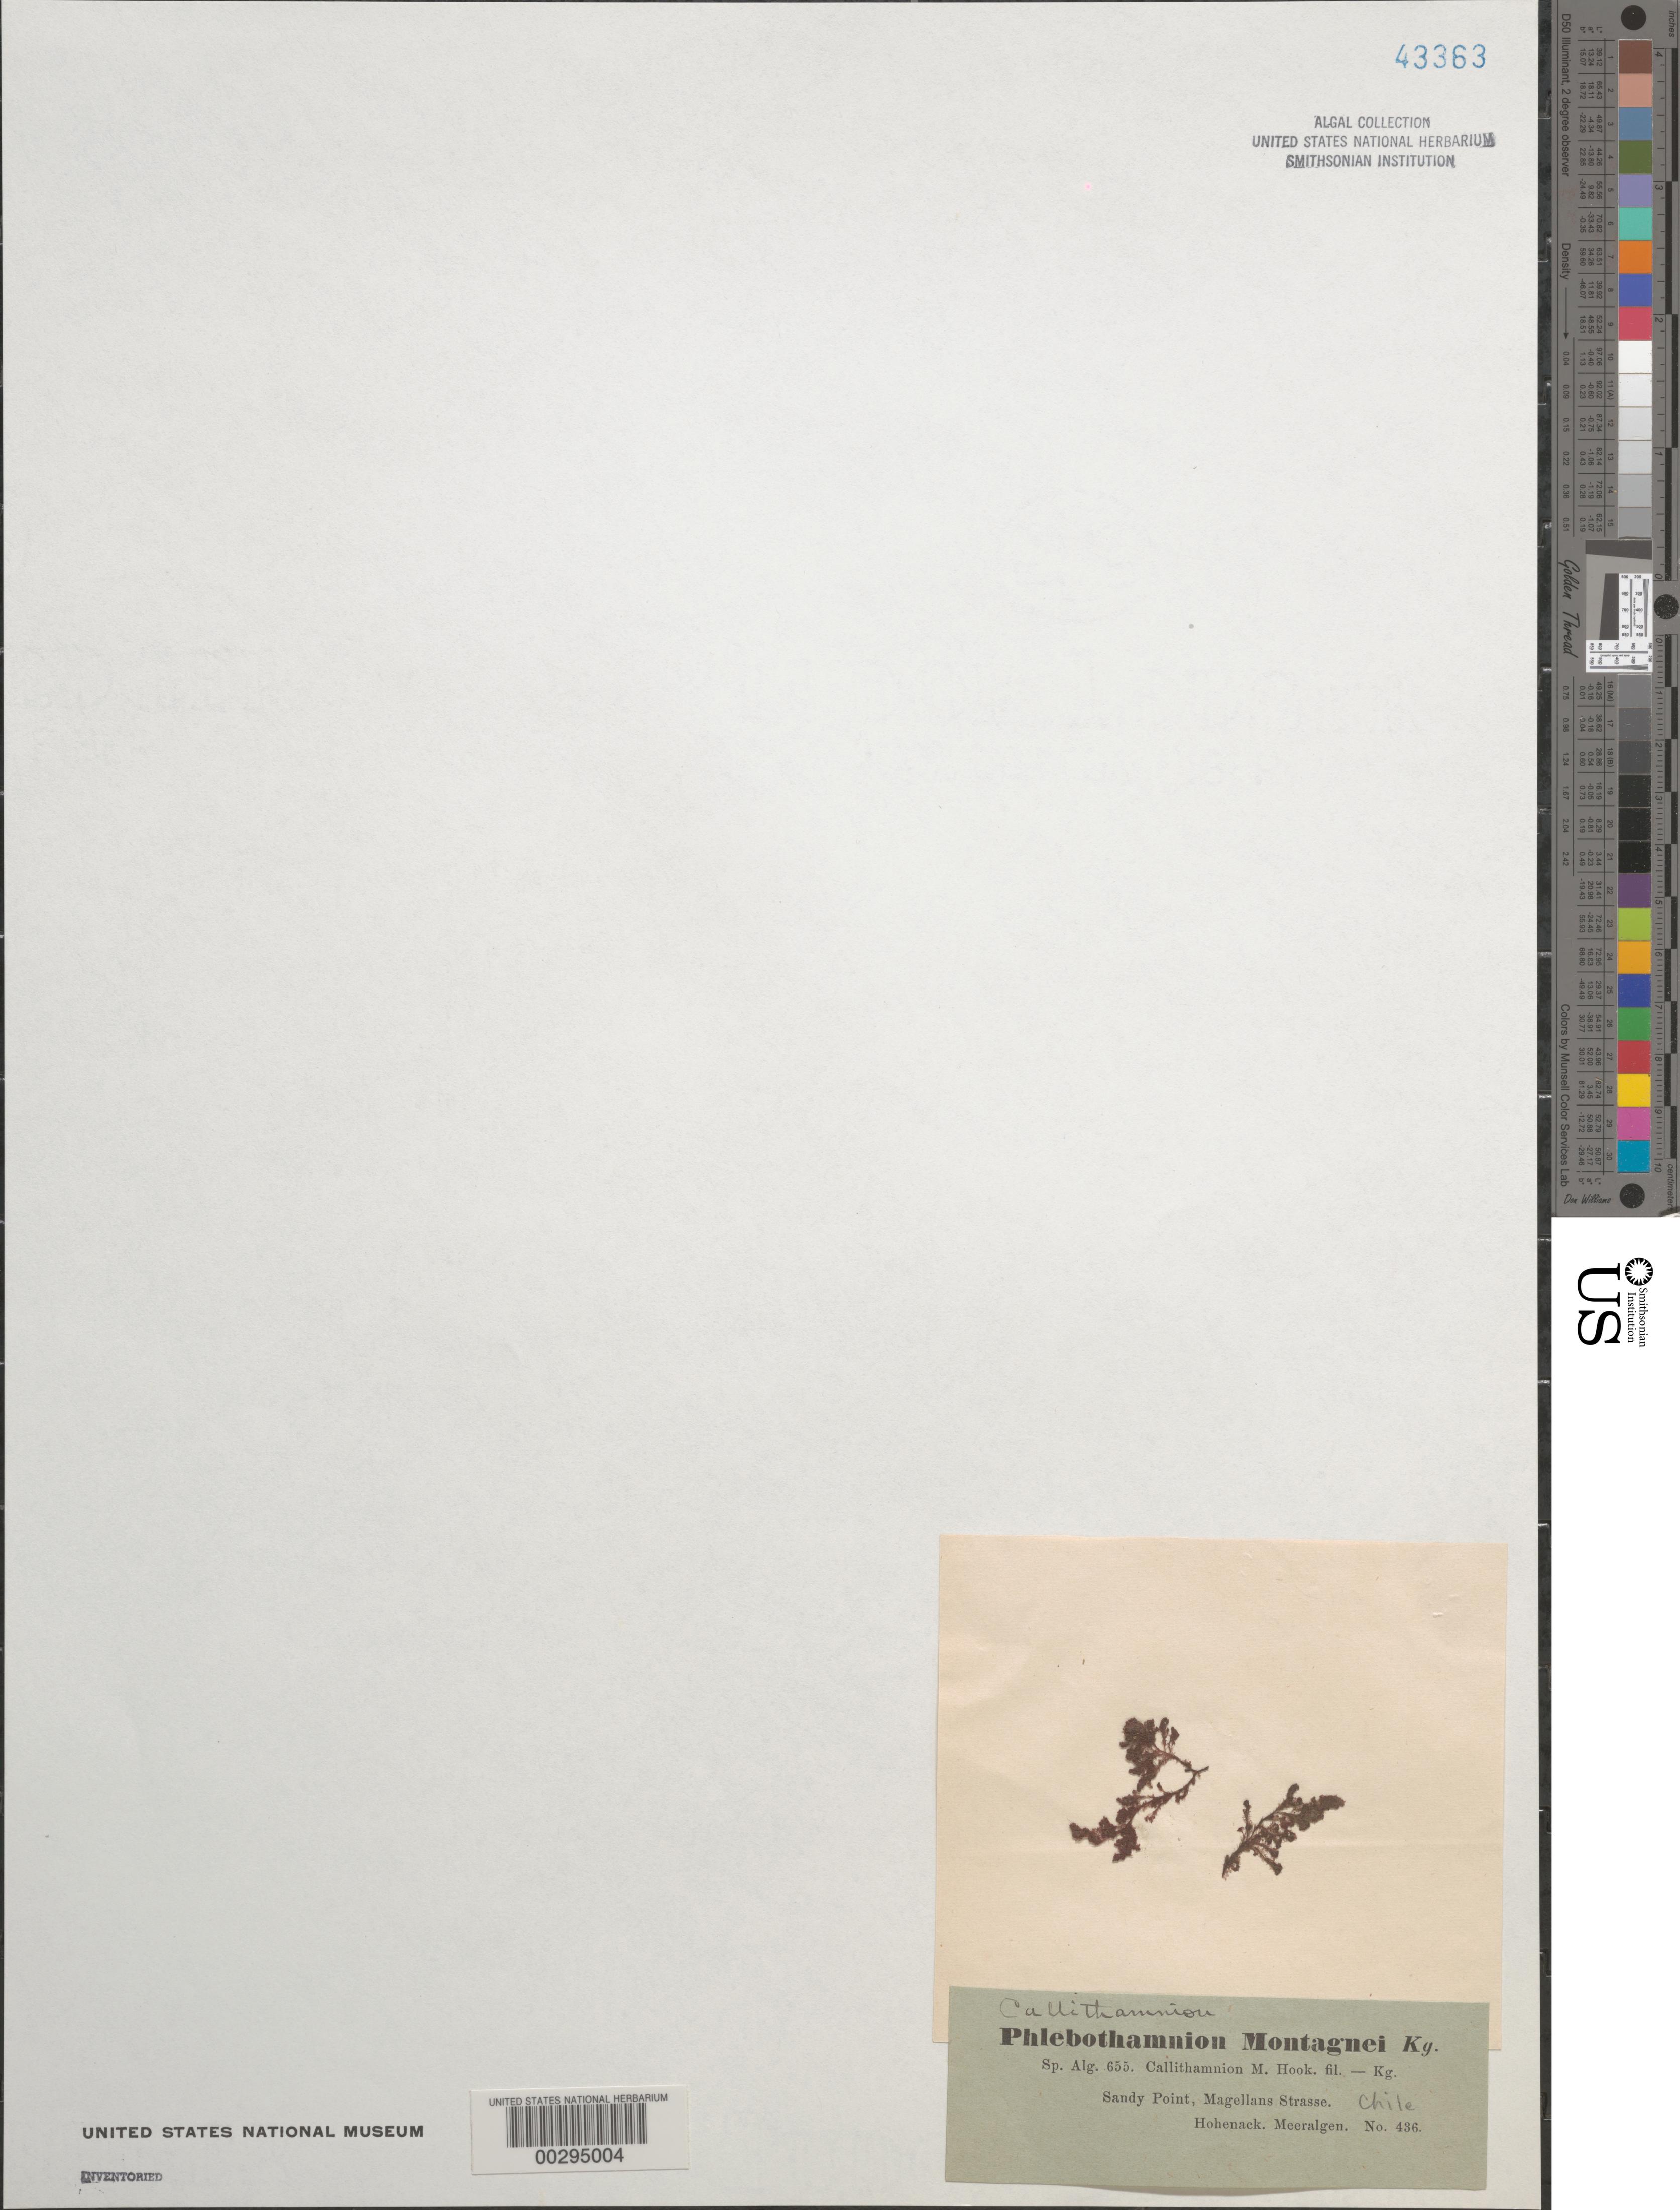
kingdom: Plantae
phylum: Rhodophyta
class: Florideophyceae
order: Ceramiales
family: Callithamniaceae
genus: Callithamnion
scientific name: Callithamnion montagnei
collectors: R. F. Hohenacker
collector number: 436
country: Chile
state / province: Magallanes y de la Antártica Chilena (XII)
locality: Strait of magellan (magellans strasse), sandy point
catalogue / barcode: US 43363